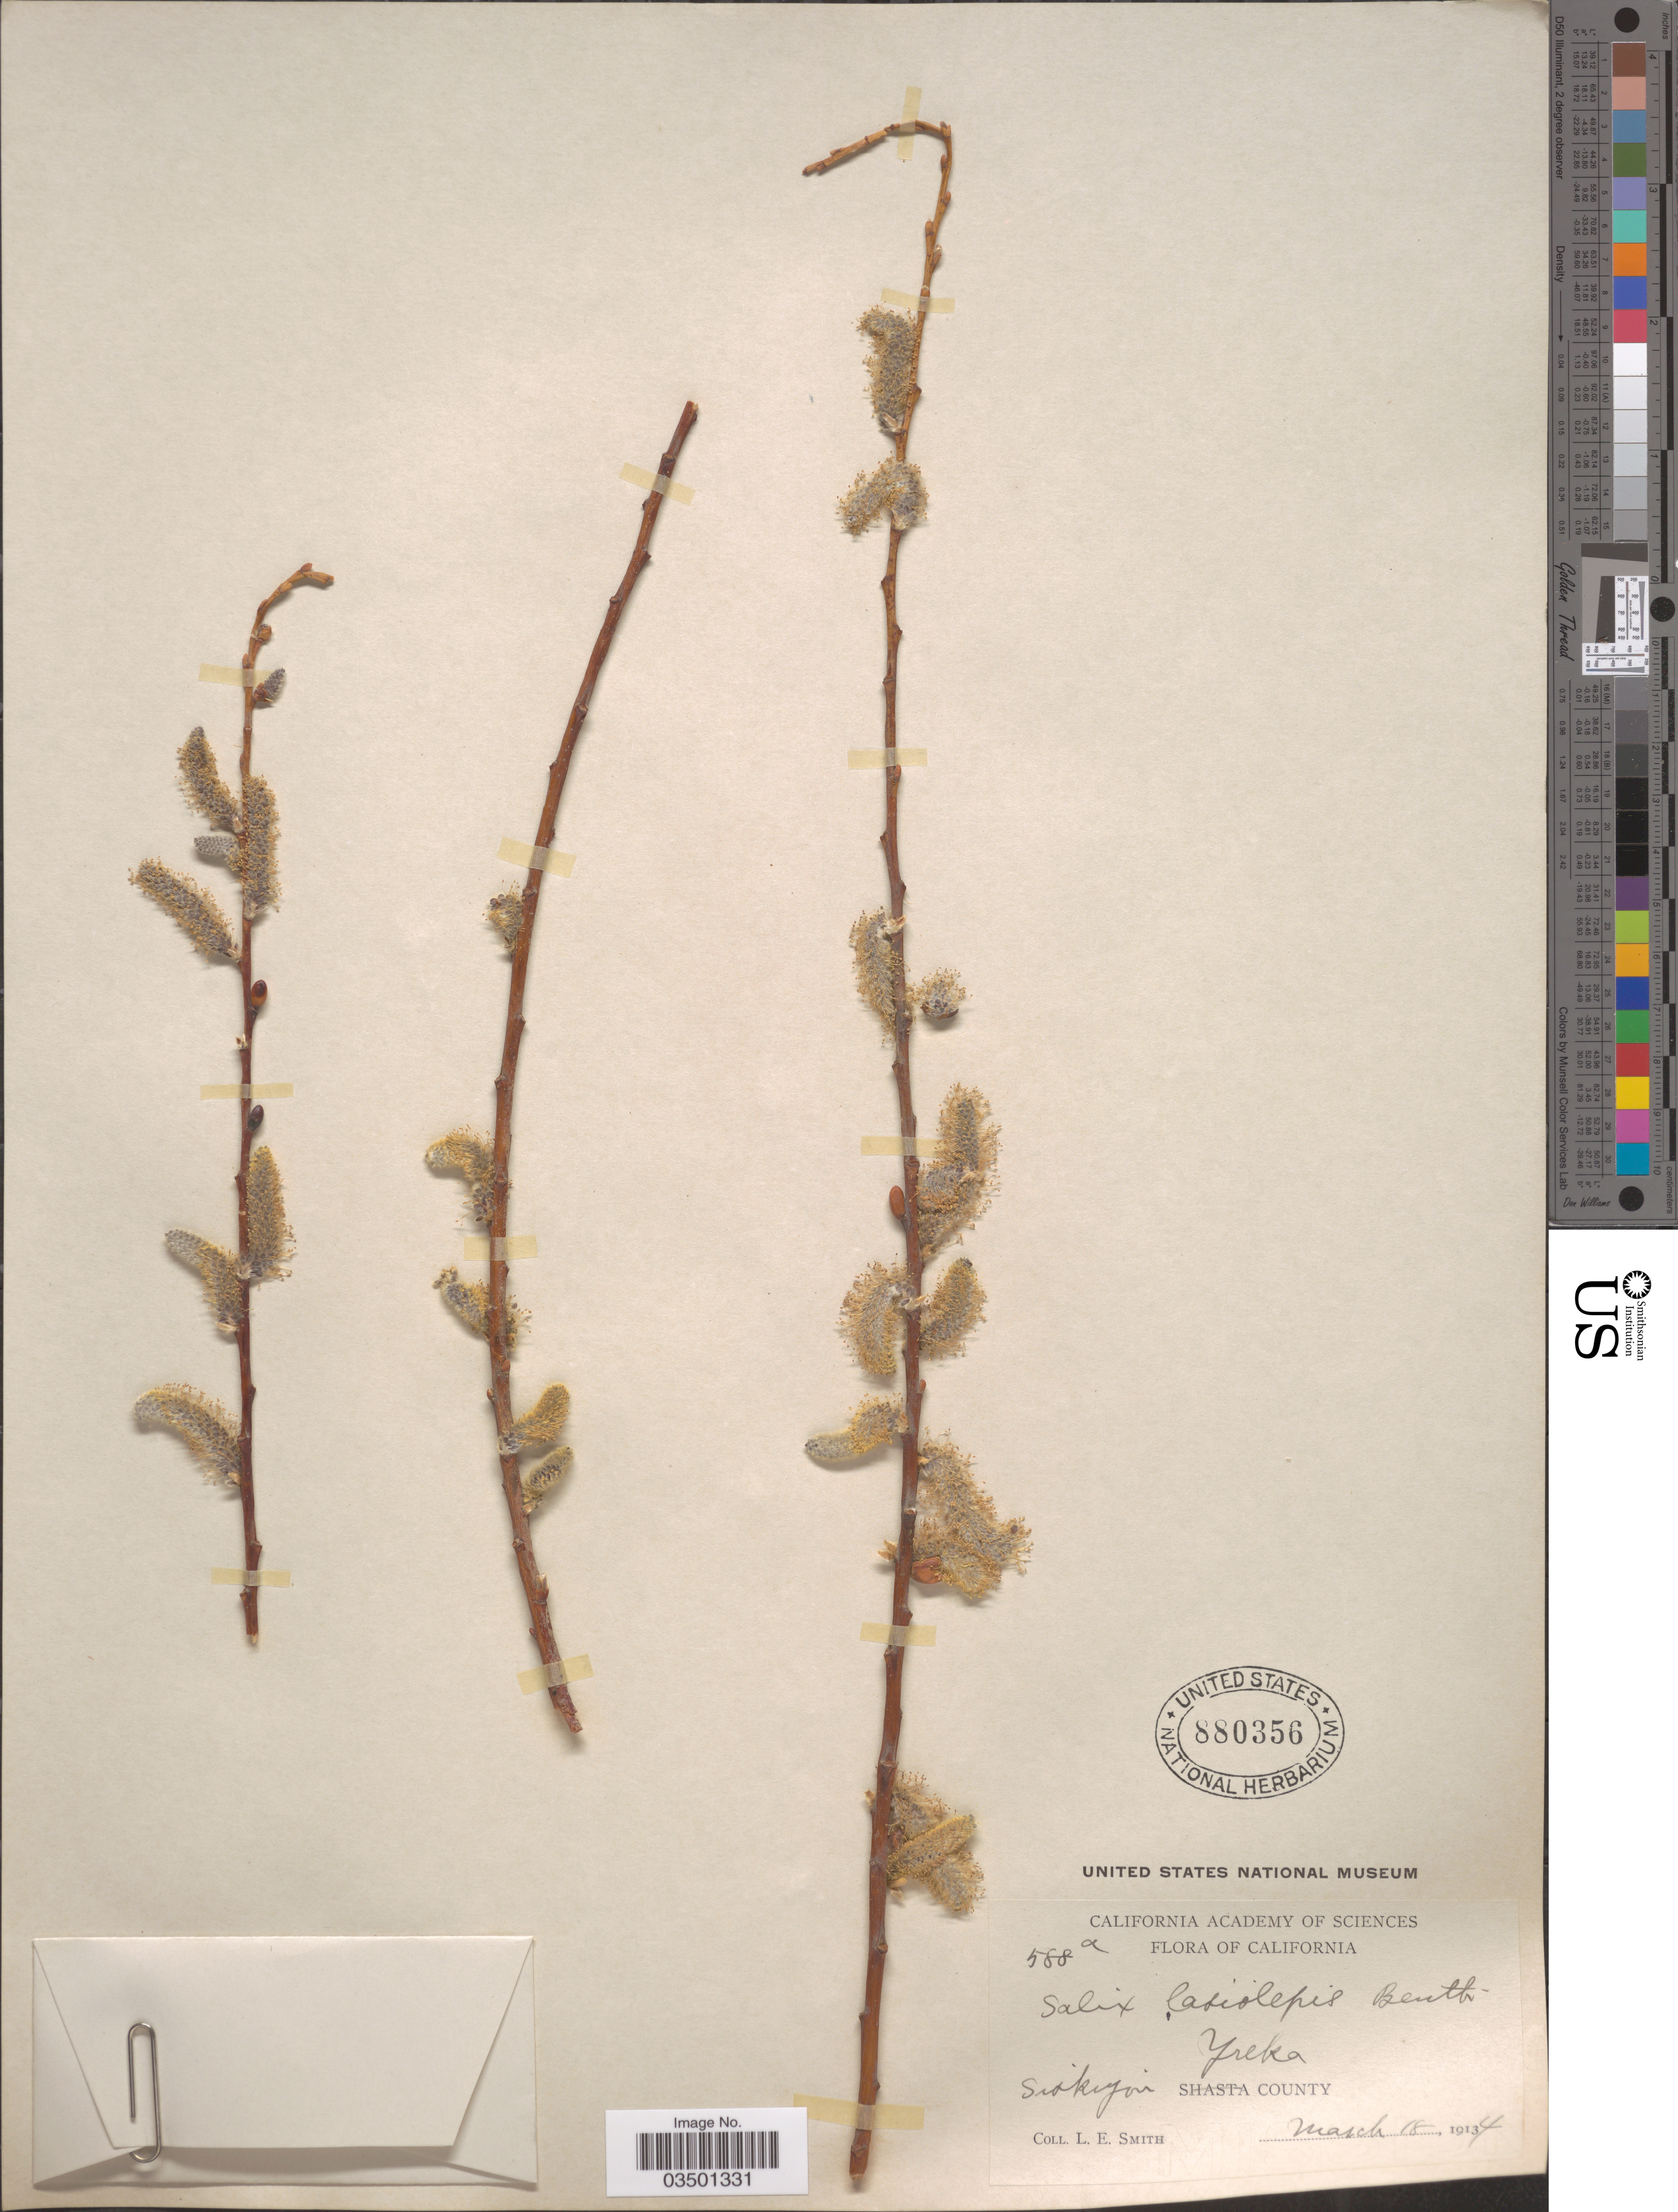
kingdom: Plantae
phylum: Tracheophyta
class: Magnoliopsida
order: Malpighiales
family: Salicaceae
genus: Salix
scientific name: Salix lasiolepis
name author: Benth.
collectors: L. E. Smith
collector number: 588a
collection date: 1914-03-18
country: United States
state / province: California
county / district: Siskiyou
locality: Yreka. Siskiyou County.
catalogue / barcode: US 880356